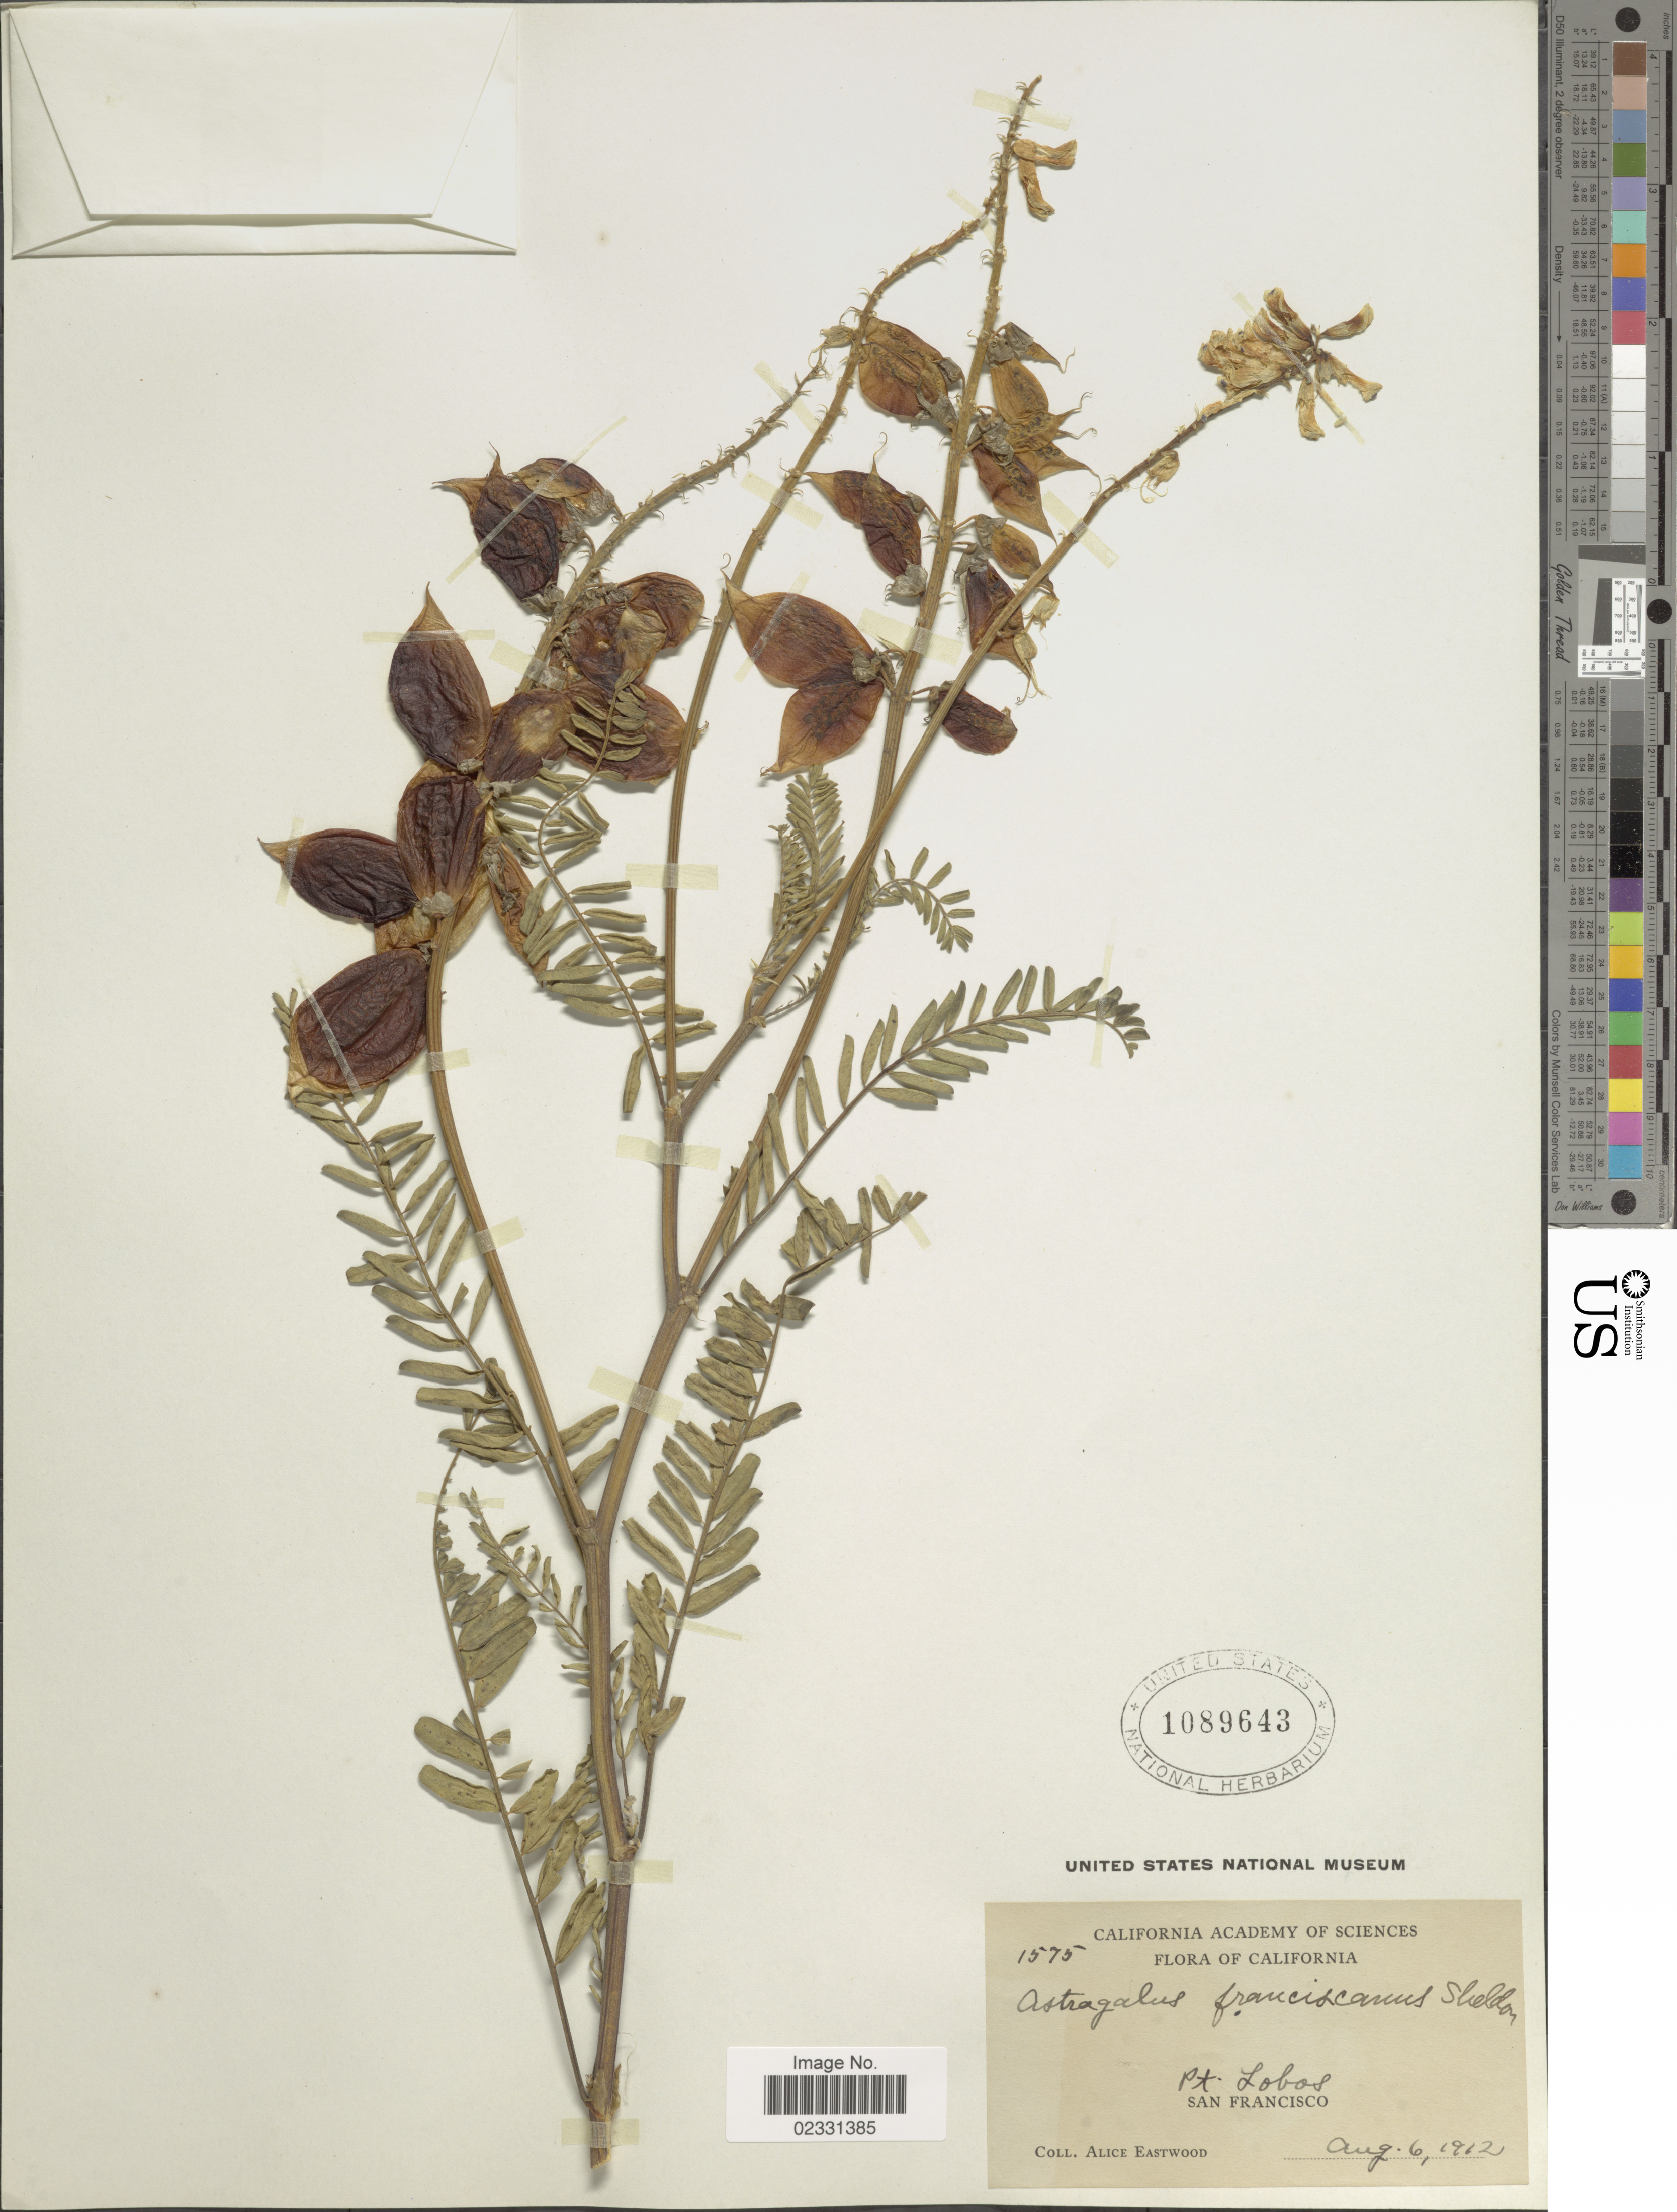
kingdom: Plantae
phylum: Tracheophyta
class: Magnoliopsida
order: Fabales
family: Fabaceae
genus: Astragalus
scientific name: Astragalus franciscanus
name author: E. Sheld.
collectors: A. Eastwood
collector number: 1575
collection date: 1912-08-06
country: United States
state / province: California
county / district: San Francisco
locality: Pt. Lobos, San Francisco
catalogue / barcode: US 1089643